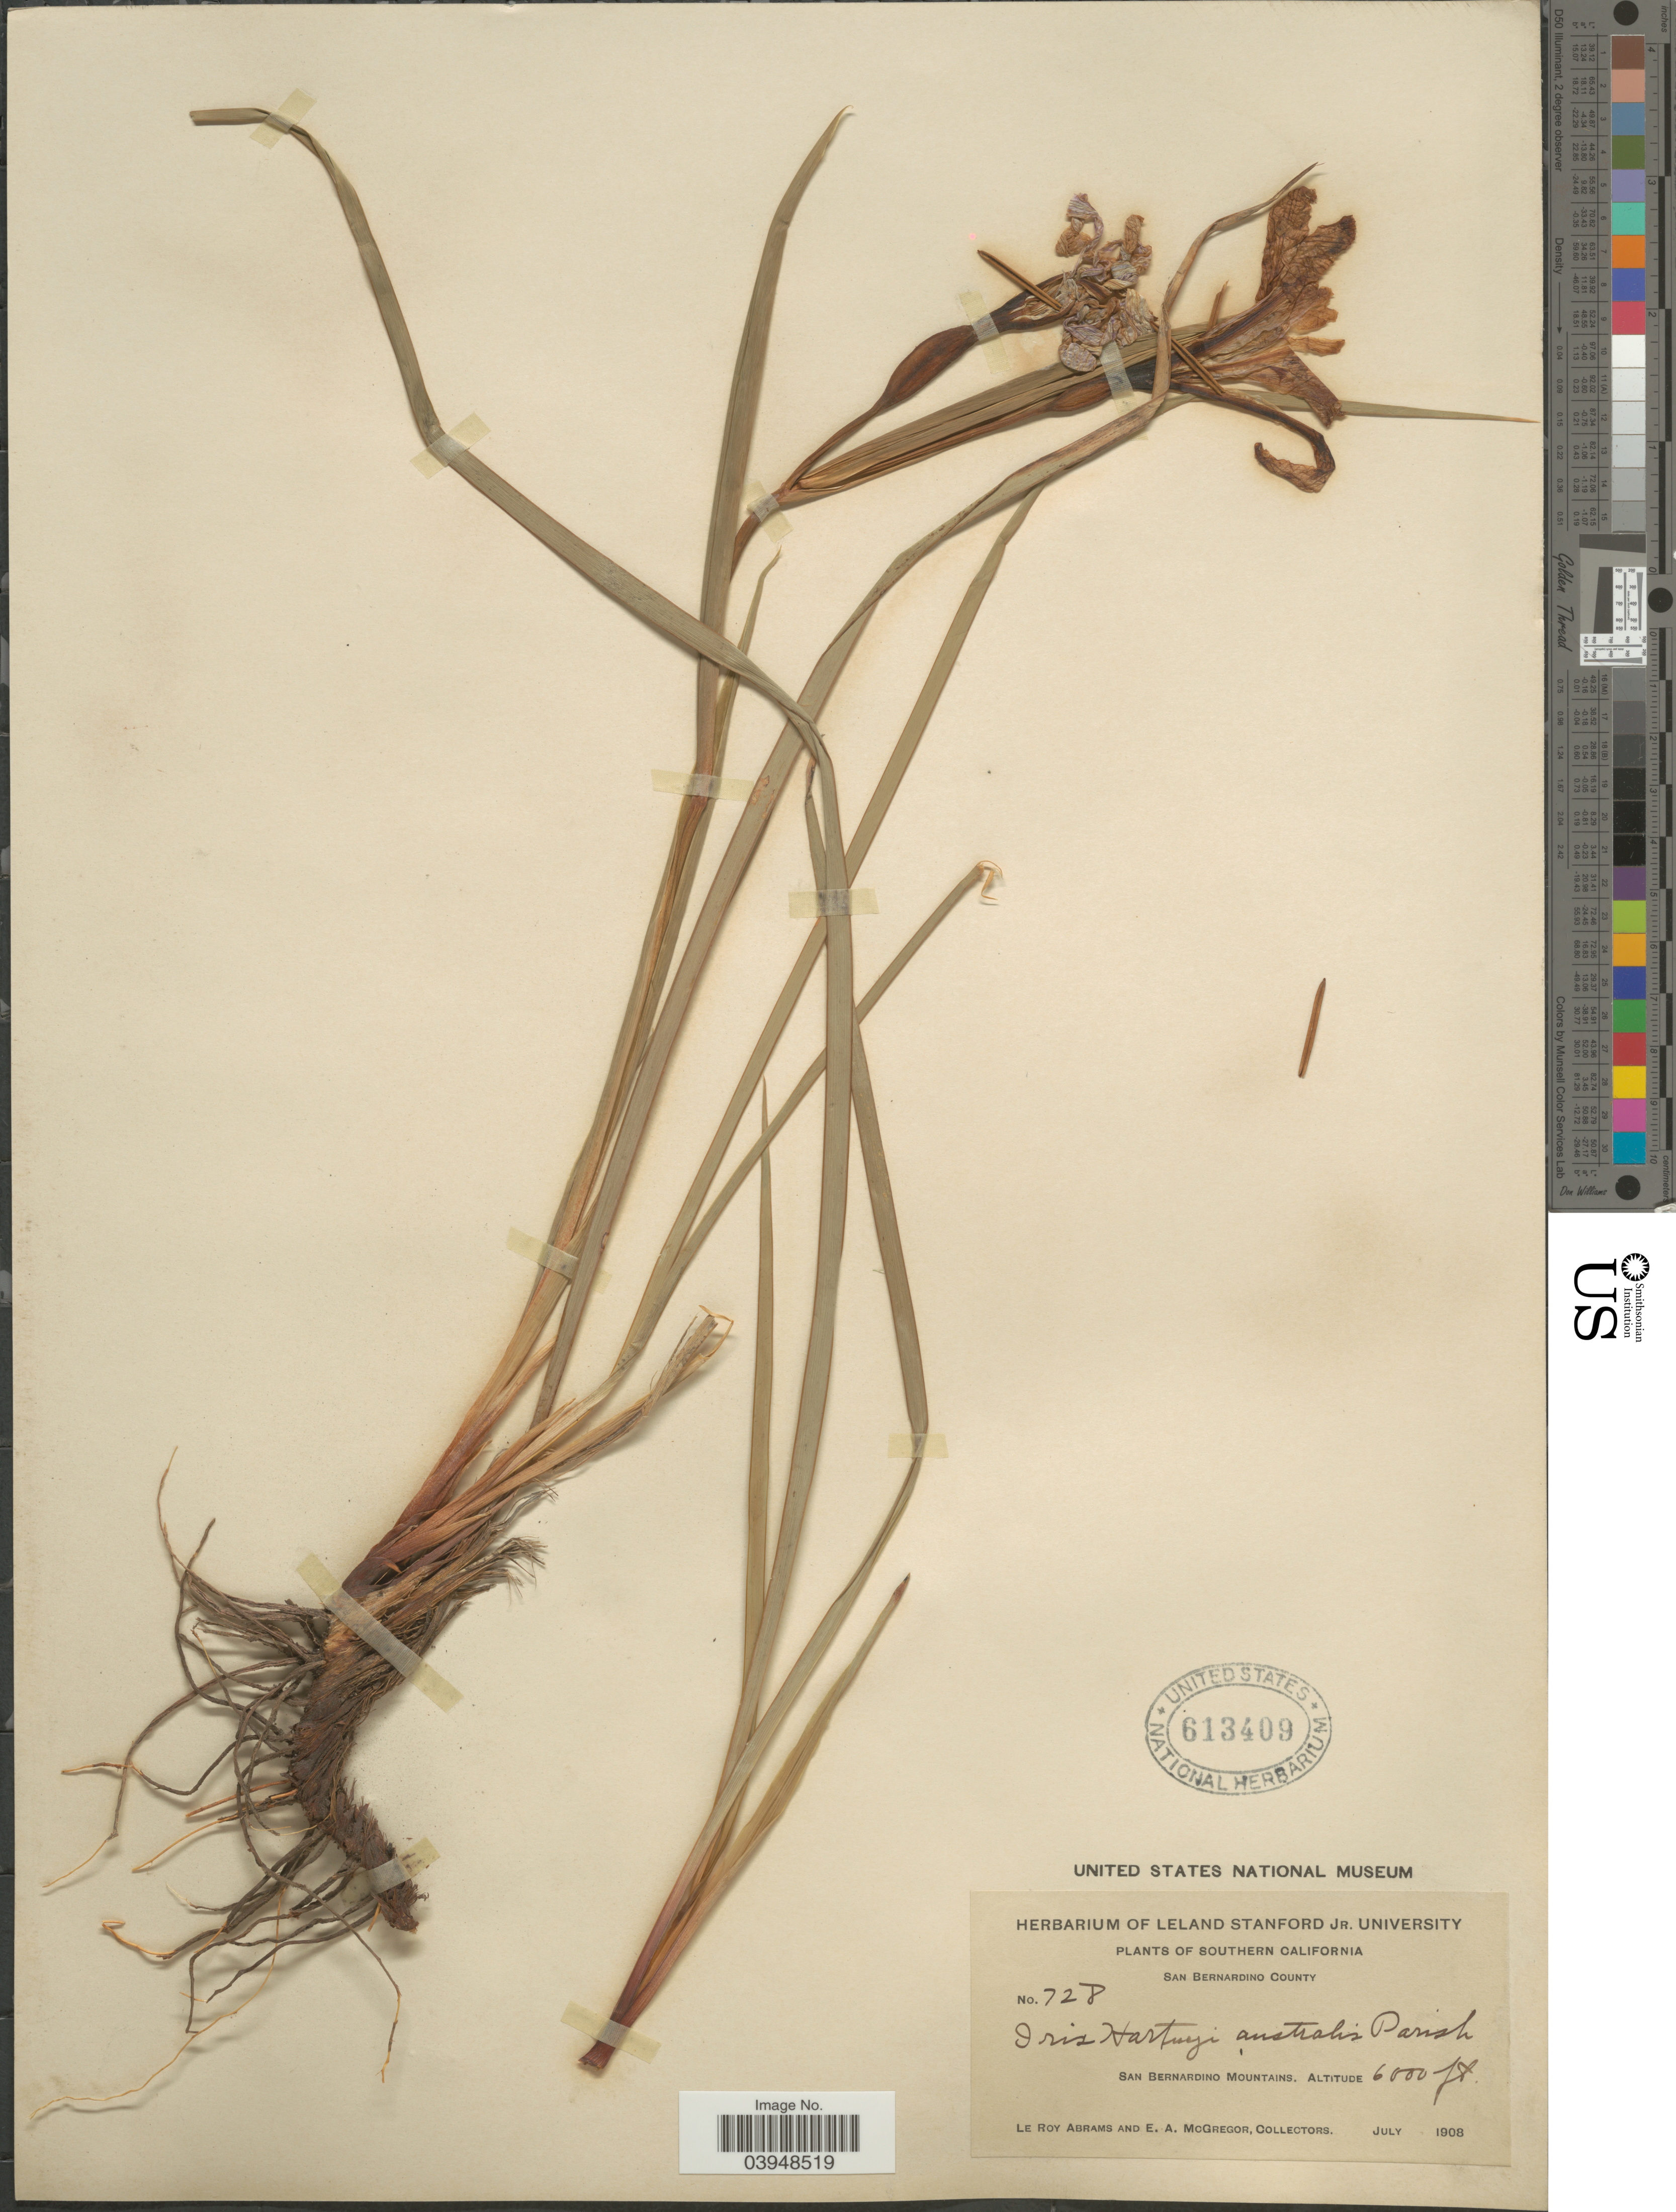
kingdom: Plantae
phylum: Tracheophyta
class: Liliopsida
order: Asparagales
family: Iridaceae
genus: Iris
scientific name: Iris hartwegii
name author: Baker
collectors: L. Abrams & E. A. McGregor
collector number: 728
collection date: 1908-07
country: United States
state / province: California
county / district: San Bernardino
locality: Southern California. San Bernardino County. San Bernardino Mountains.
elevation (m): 1829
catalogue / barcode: US 613409